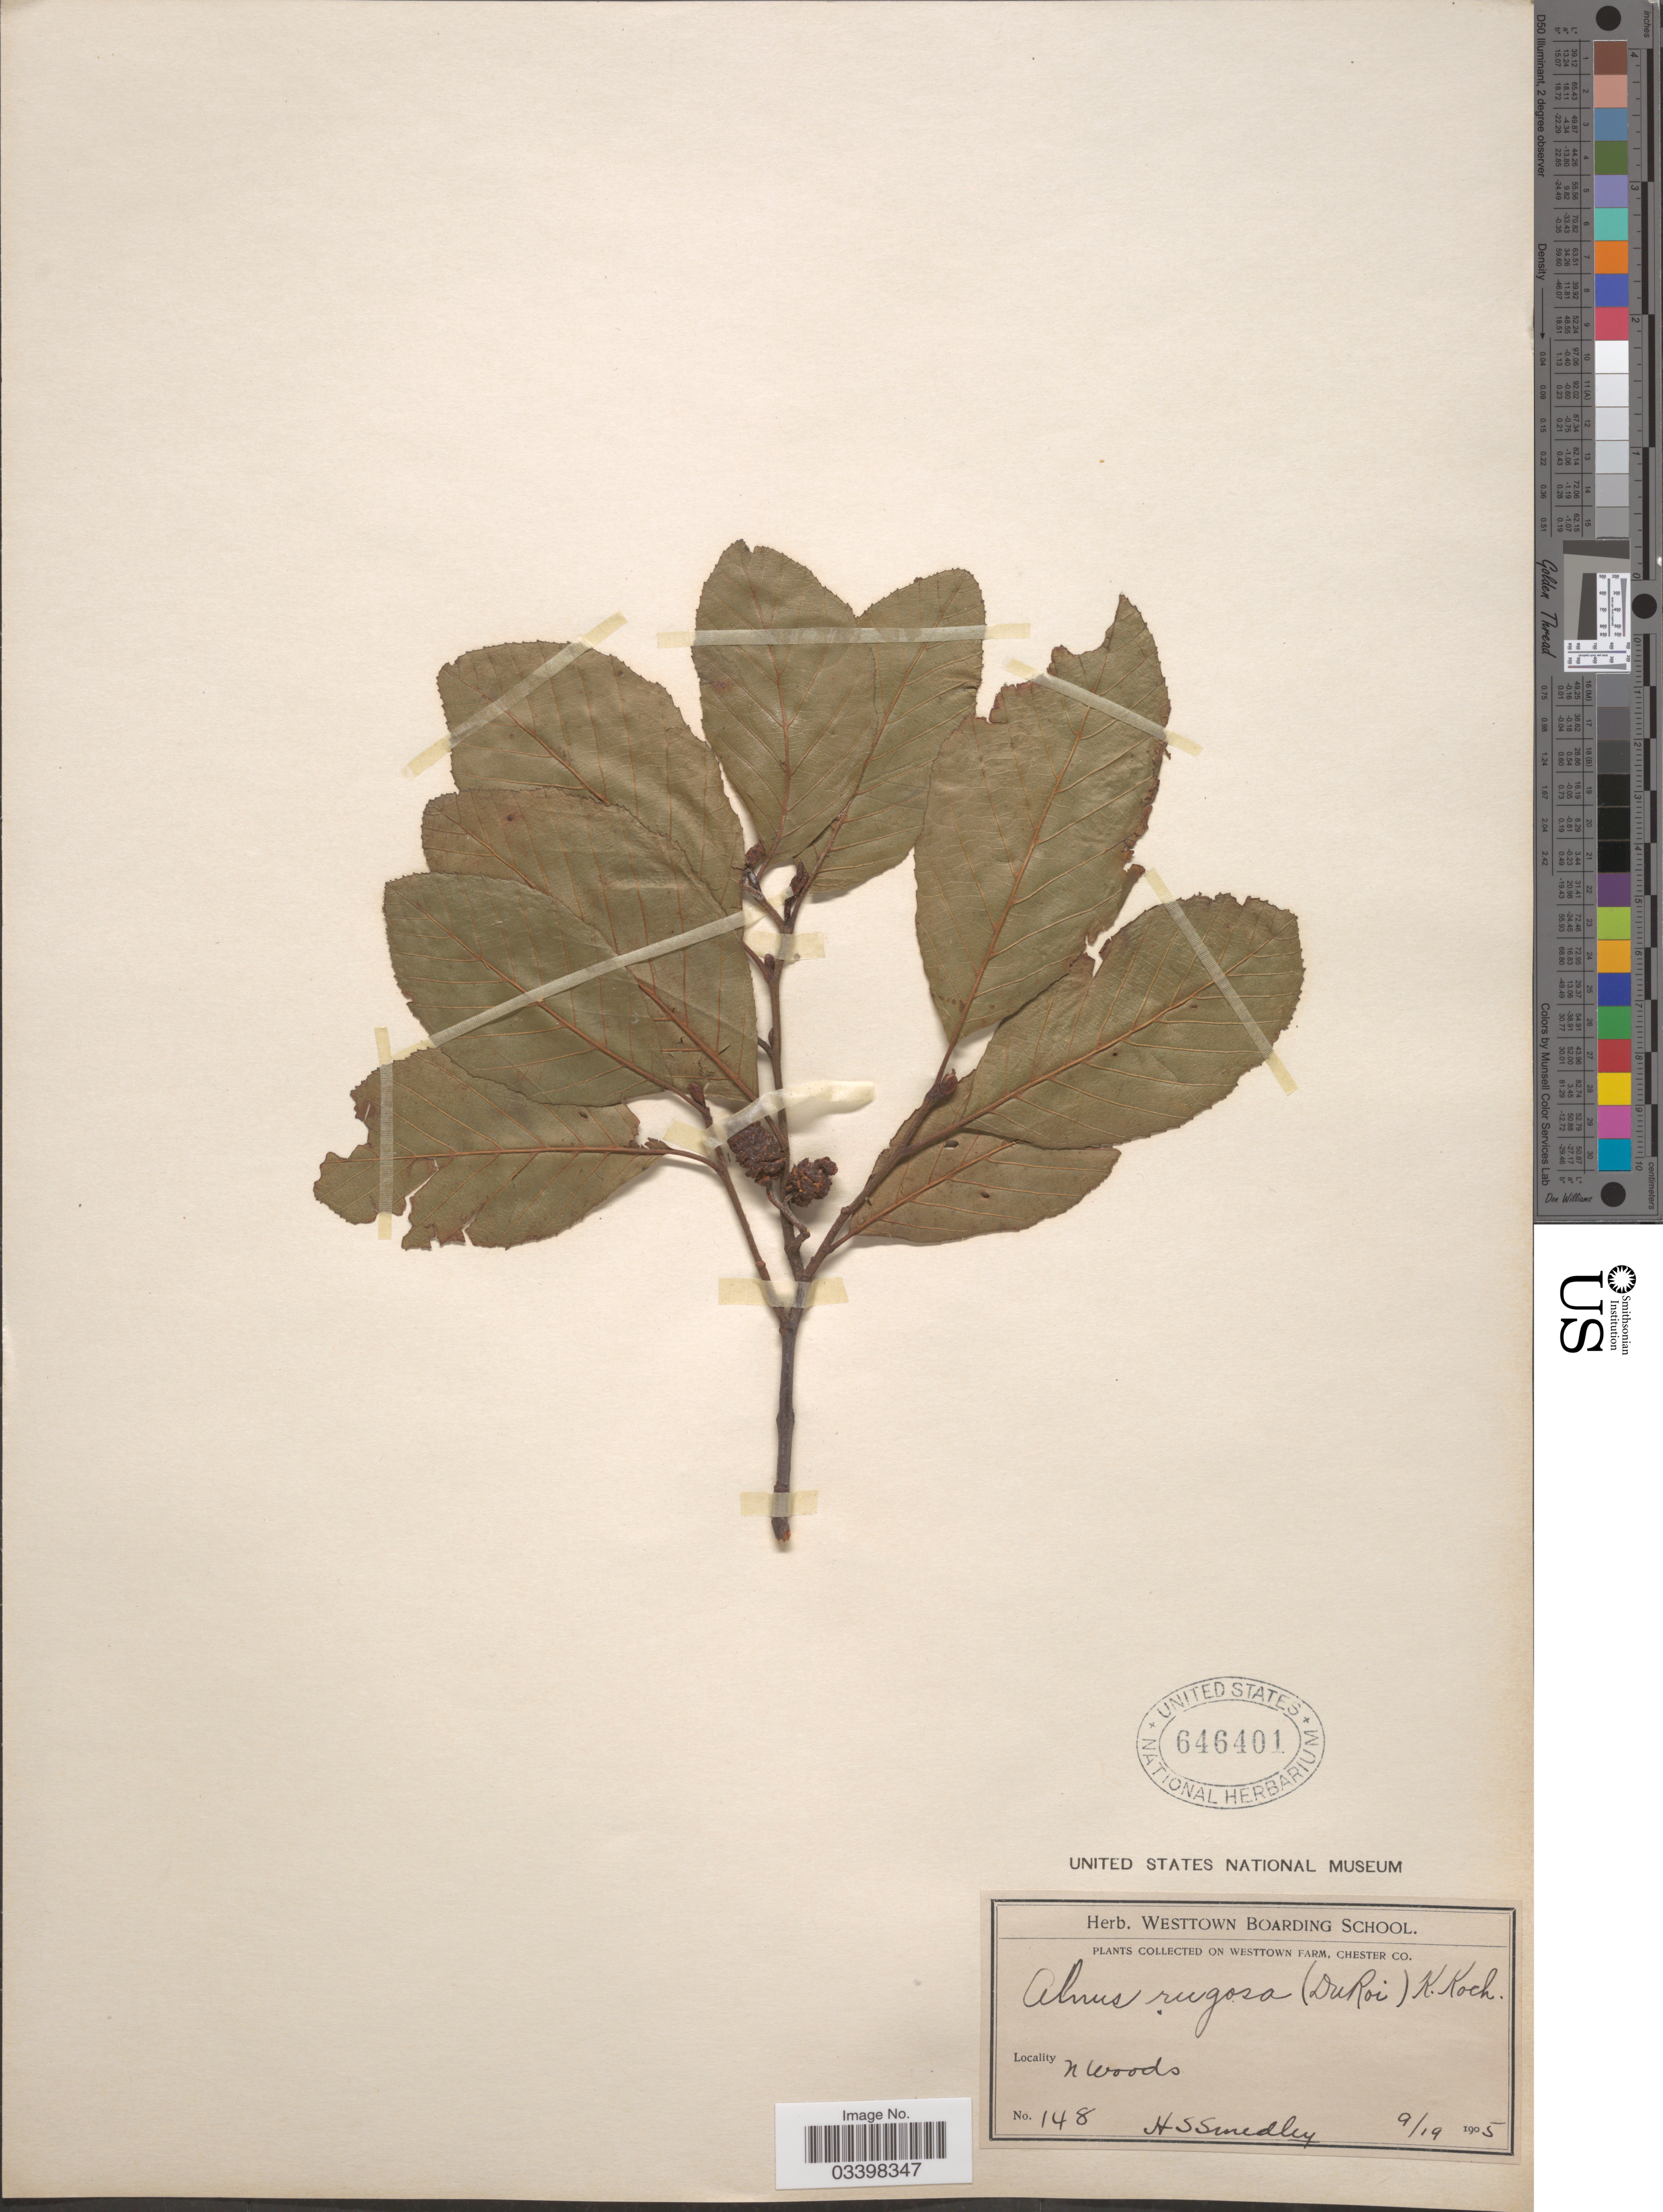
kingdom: Plantae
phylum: Tracheophyta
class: Magnoliopsida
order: Fagales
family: Betulaceae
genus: Alnus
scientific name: Alnus serrulata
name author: (Aiton) Willd.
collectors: H. Smedley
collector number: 148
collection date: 1905-09-19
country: United States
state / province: Pennsylvania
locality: Westtown Farm, Chester Co. N woods.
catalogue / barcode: US 646401